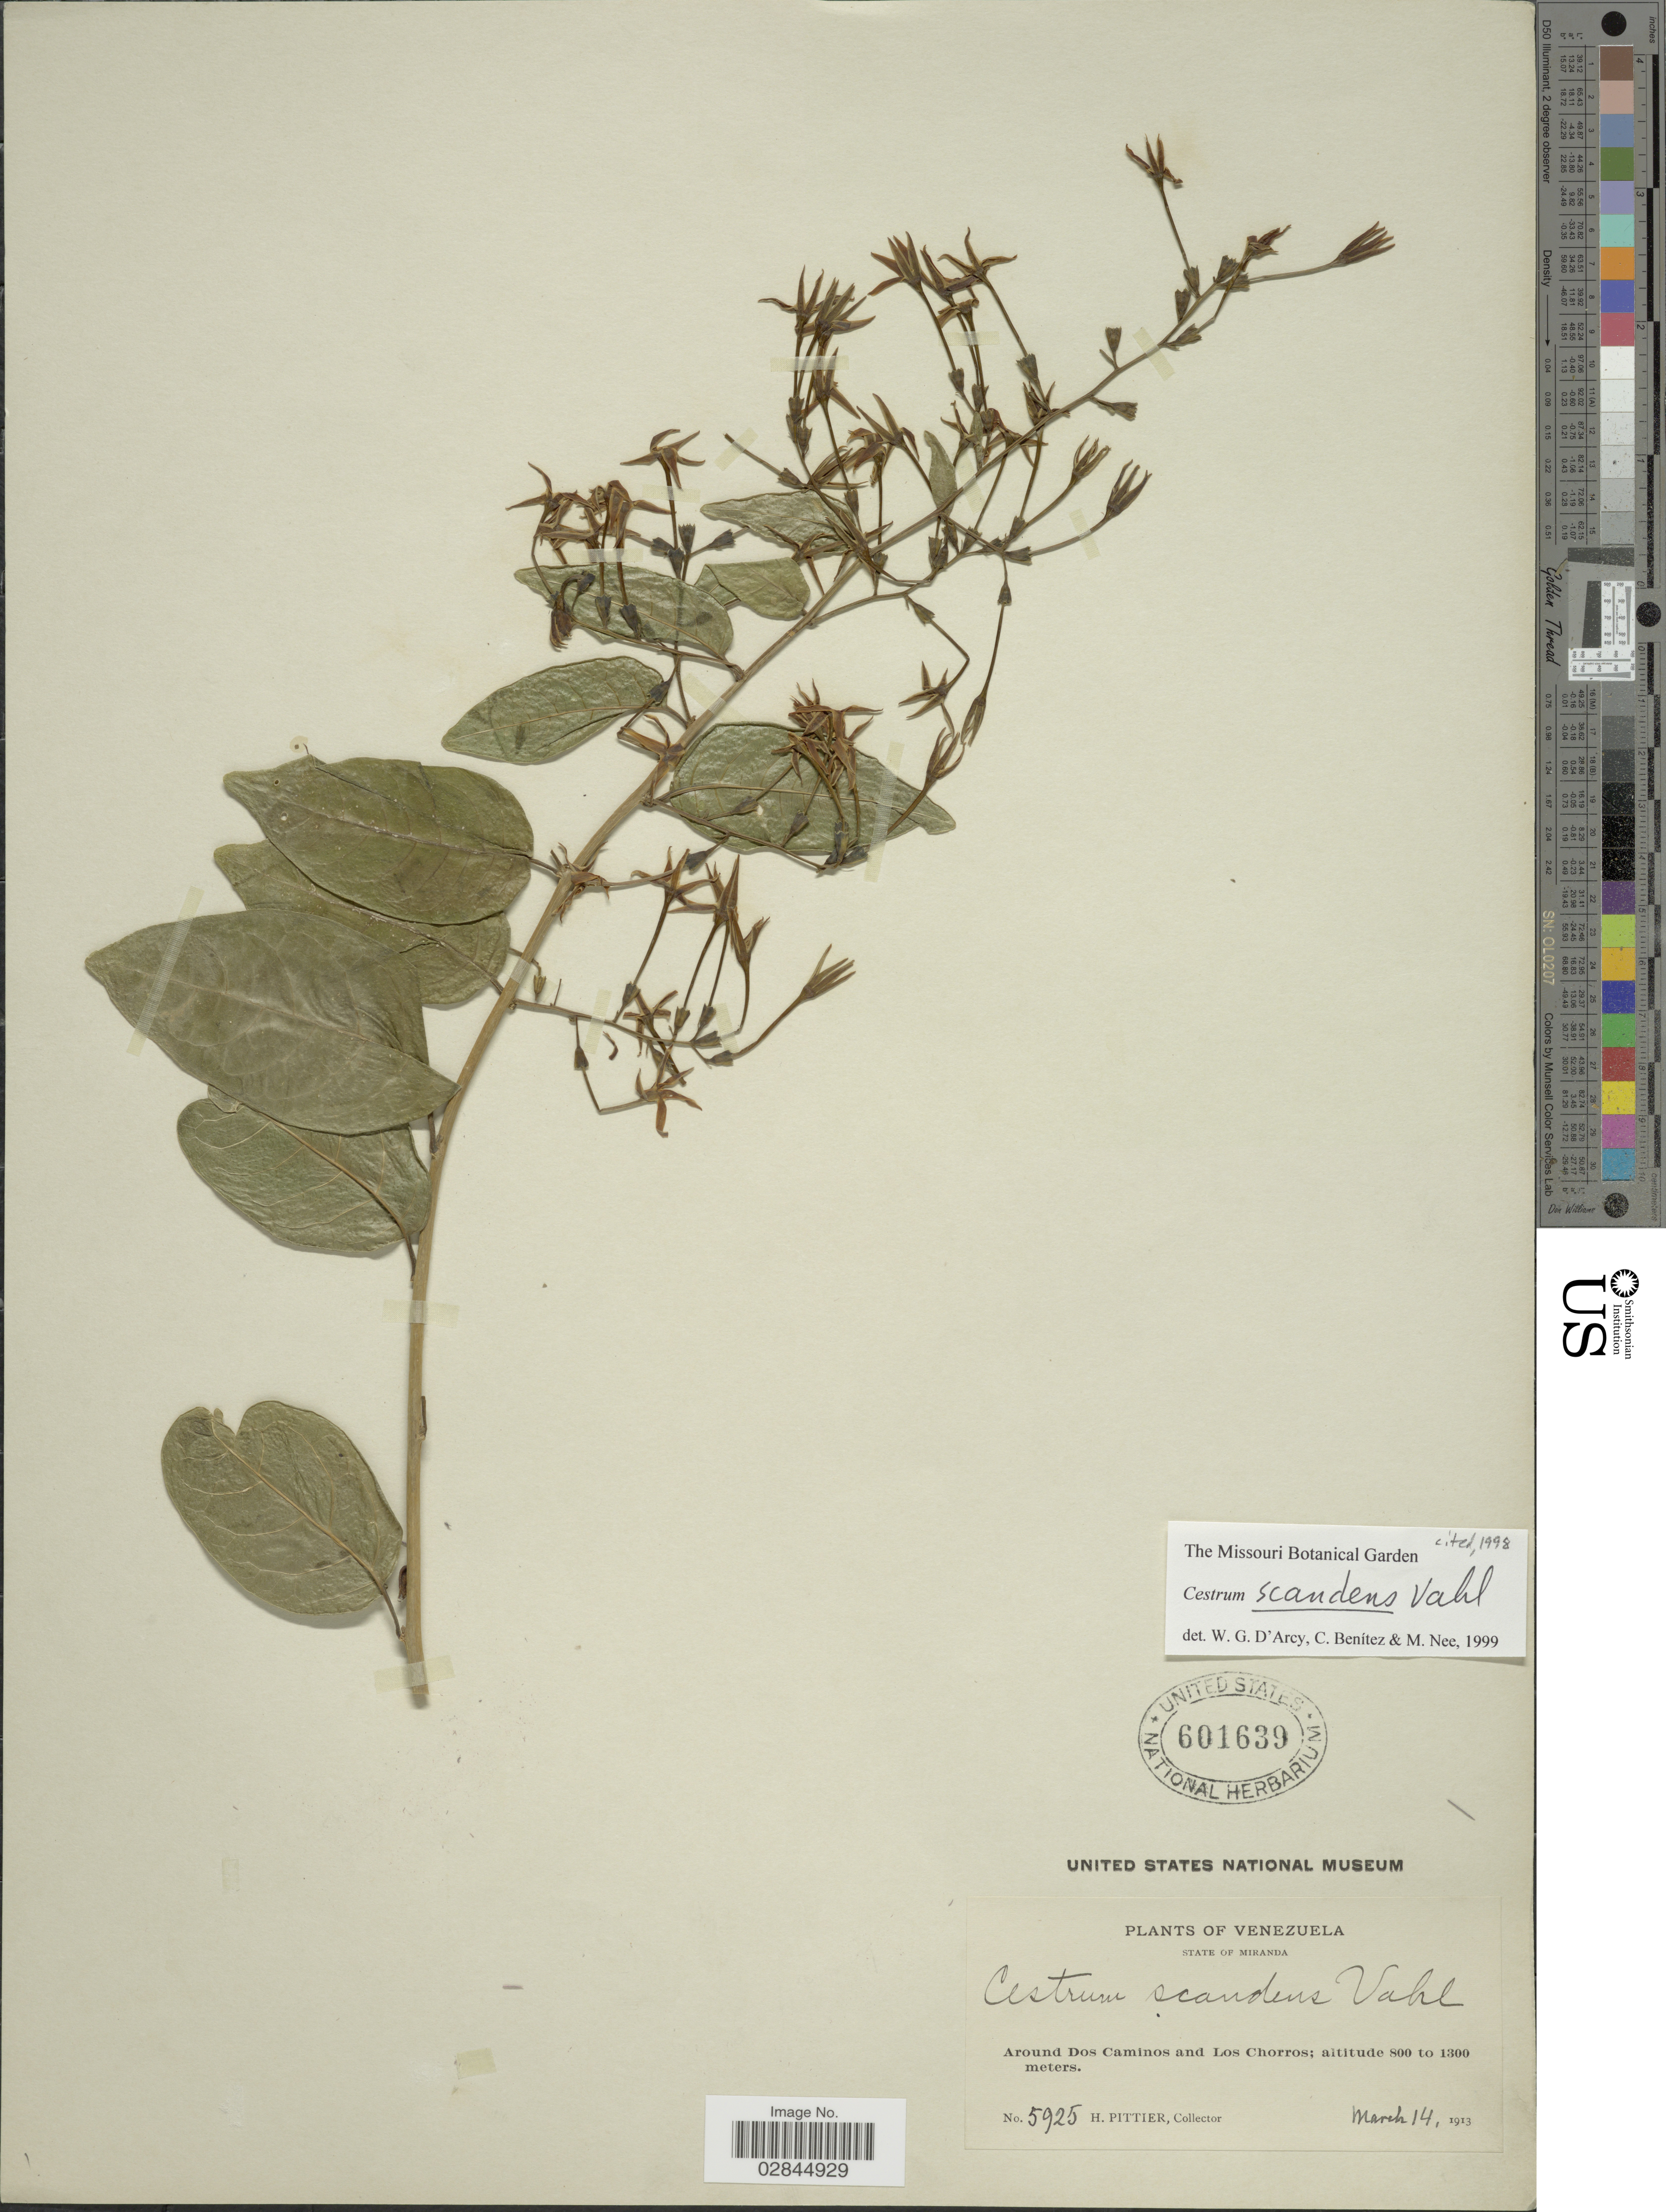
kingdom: Plantae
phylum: Tracheophyta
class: Magnoliopsida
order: Solanales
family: Solanaceae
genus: Cestrum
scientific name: Cestrum scandens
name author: Vahl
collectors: H. F. Pittier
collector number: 5925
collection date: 1913-03-14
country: Venezuela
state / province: Miranda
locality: Around Dos Caminos and Los Chorros.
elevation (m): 800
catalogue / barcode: US 601639